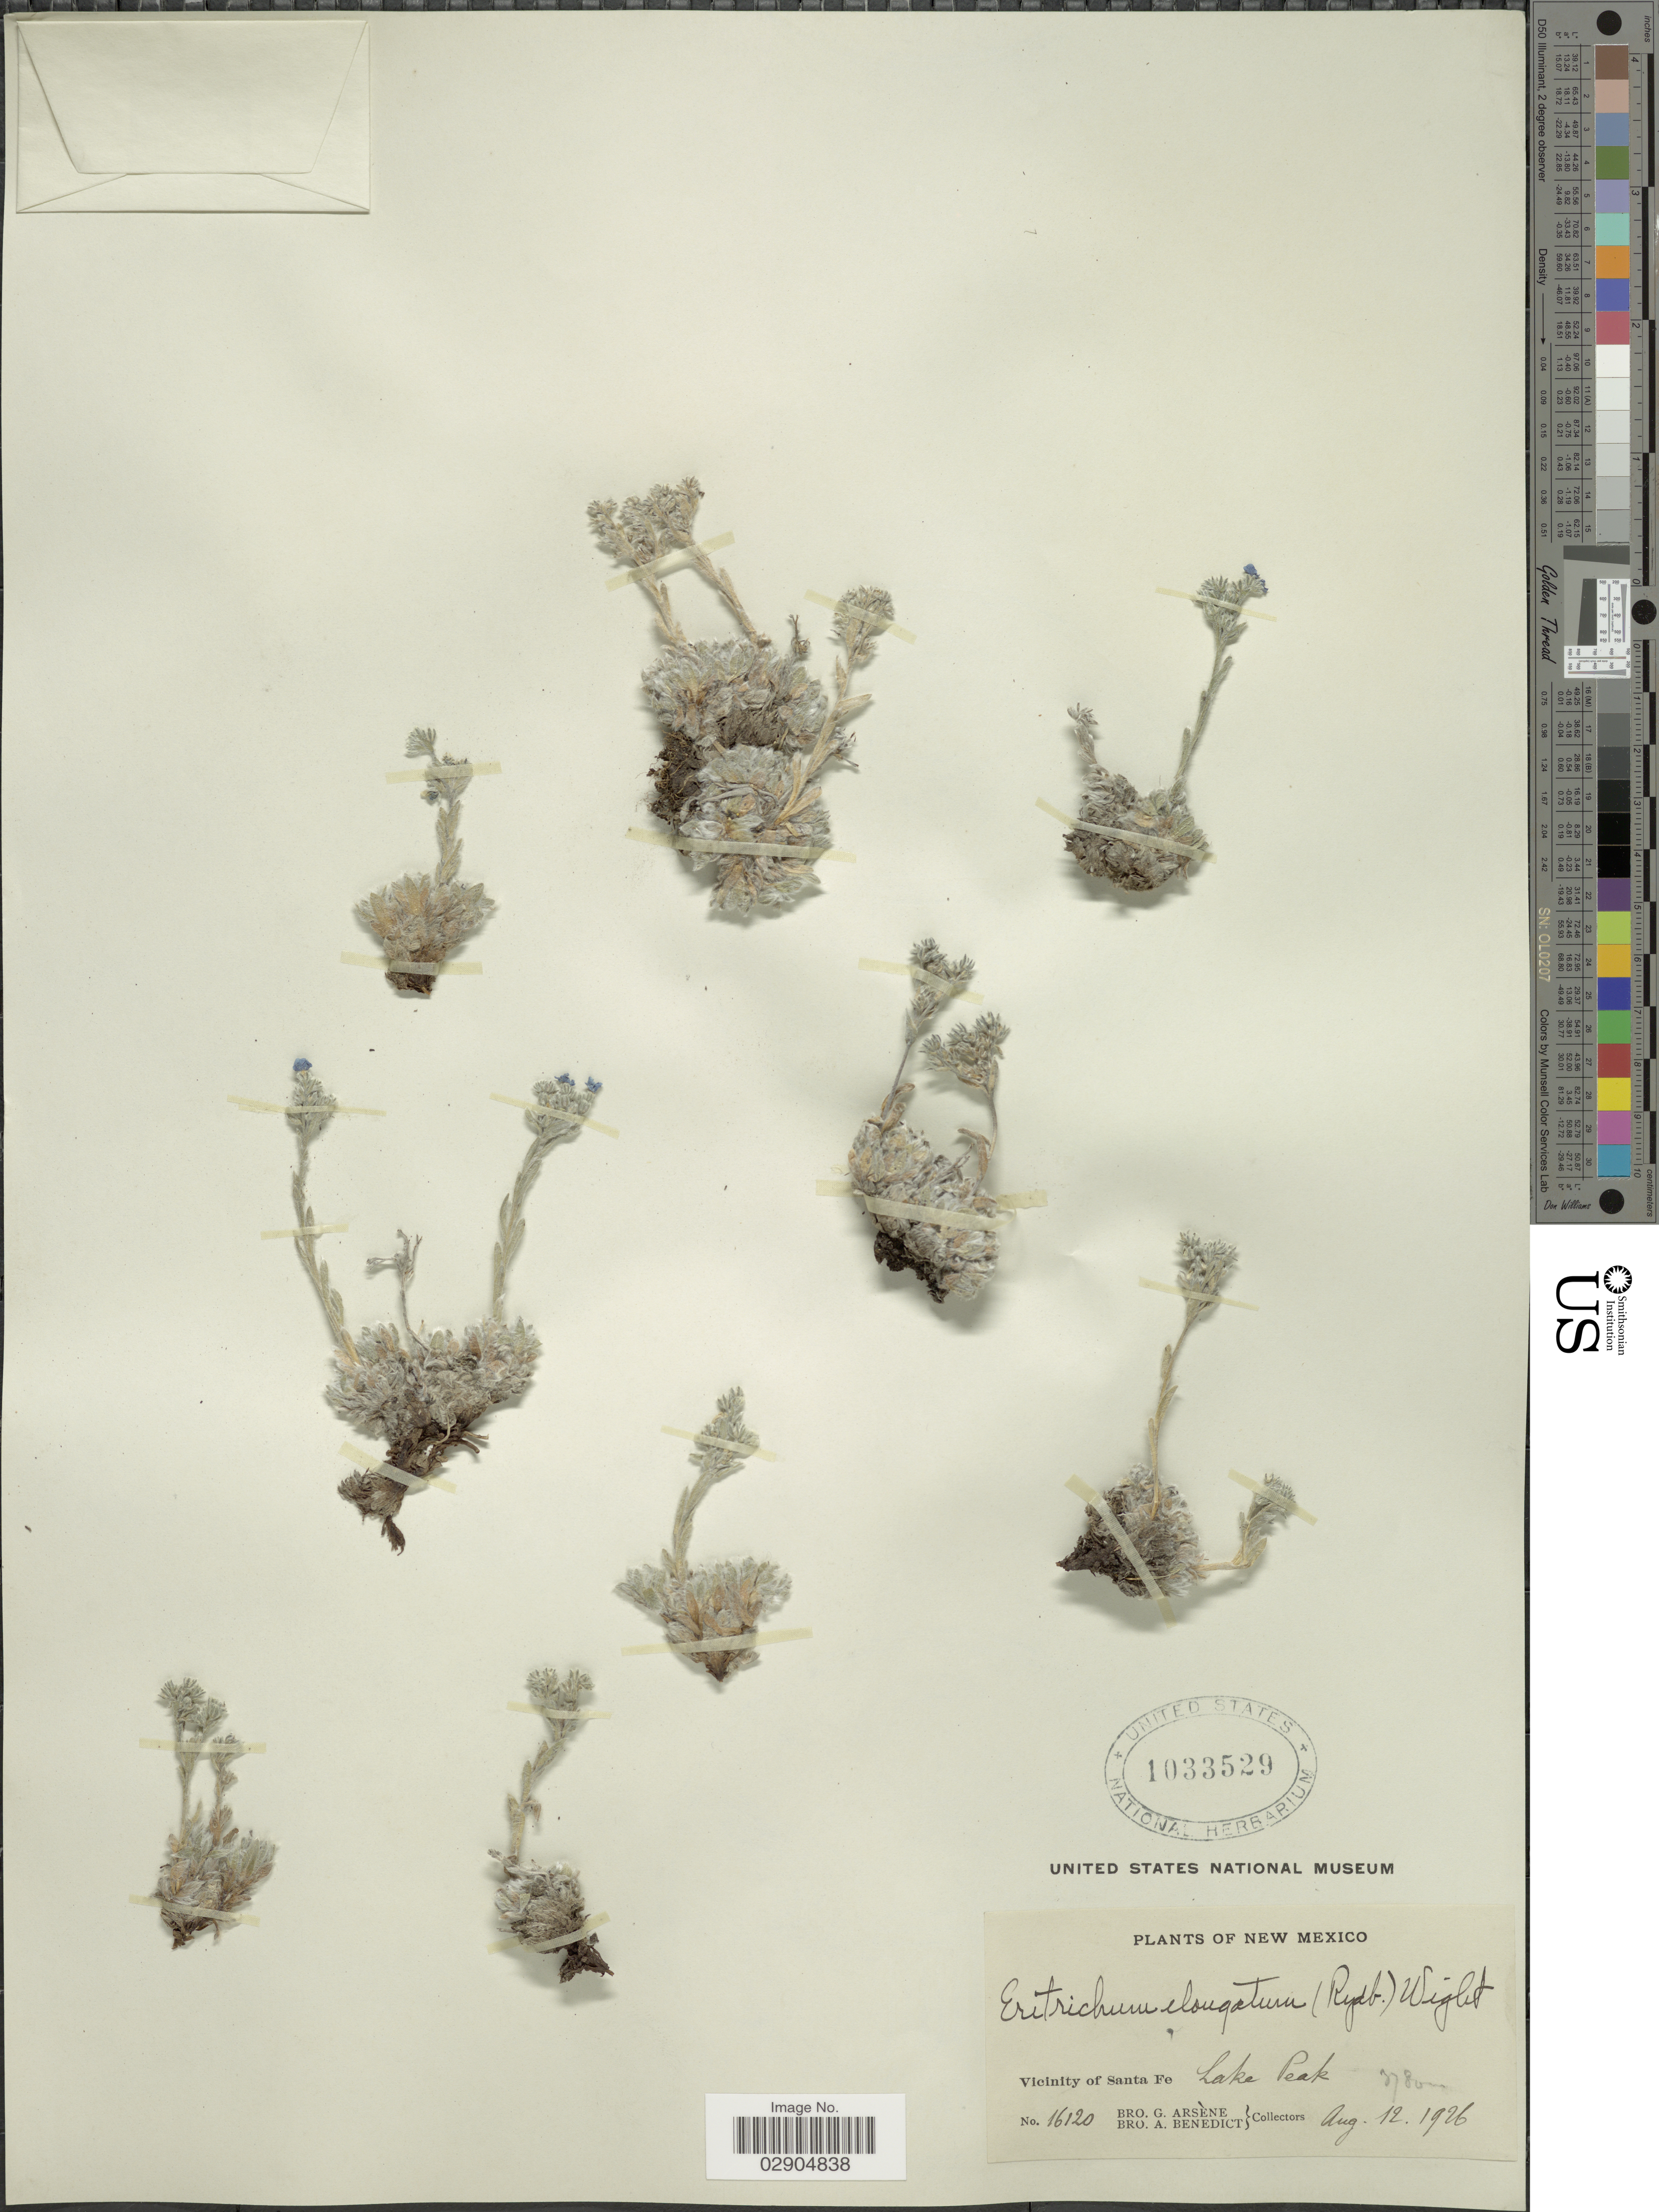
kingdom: Plantae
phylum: Tracheophyta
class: Magnoliopsida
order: Boraginales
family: Boraginaceae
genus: Eritrichium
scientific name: Eritrichium elongatum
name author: (Rydb.) W. Wight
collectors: Bro. G. Arsène & Bro. A. Benedict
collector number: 16120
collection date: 1926-08-12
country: United States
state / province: New Mexico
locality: Vicinity of Santa Fe, Lake Peak.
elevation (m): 3780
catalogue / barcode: US 1033529